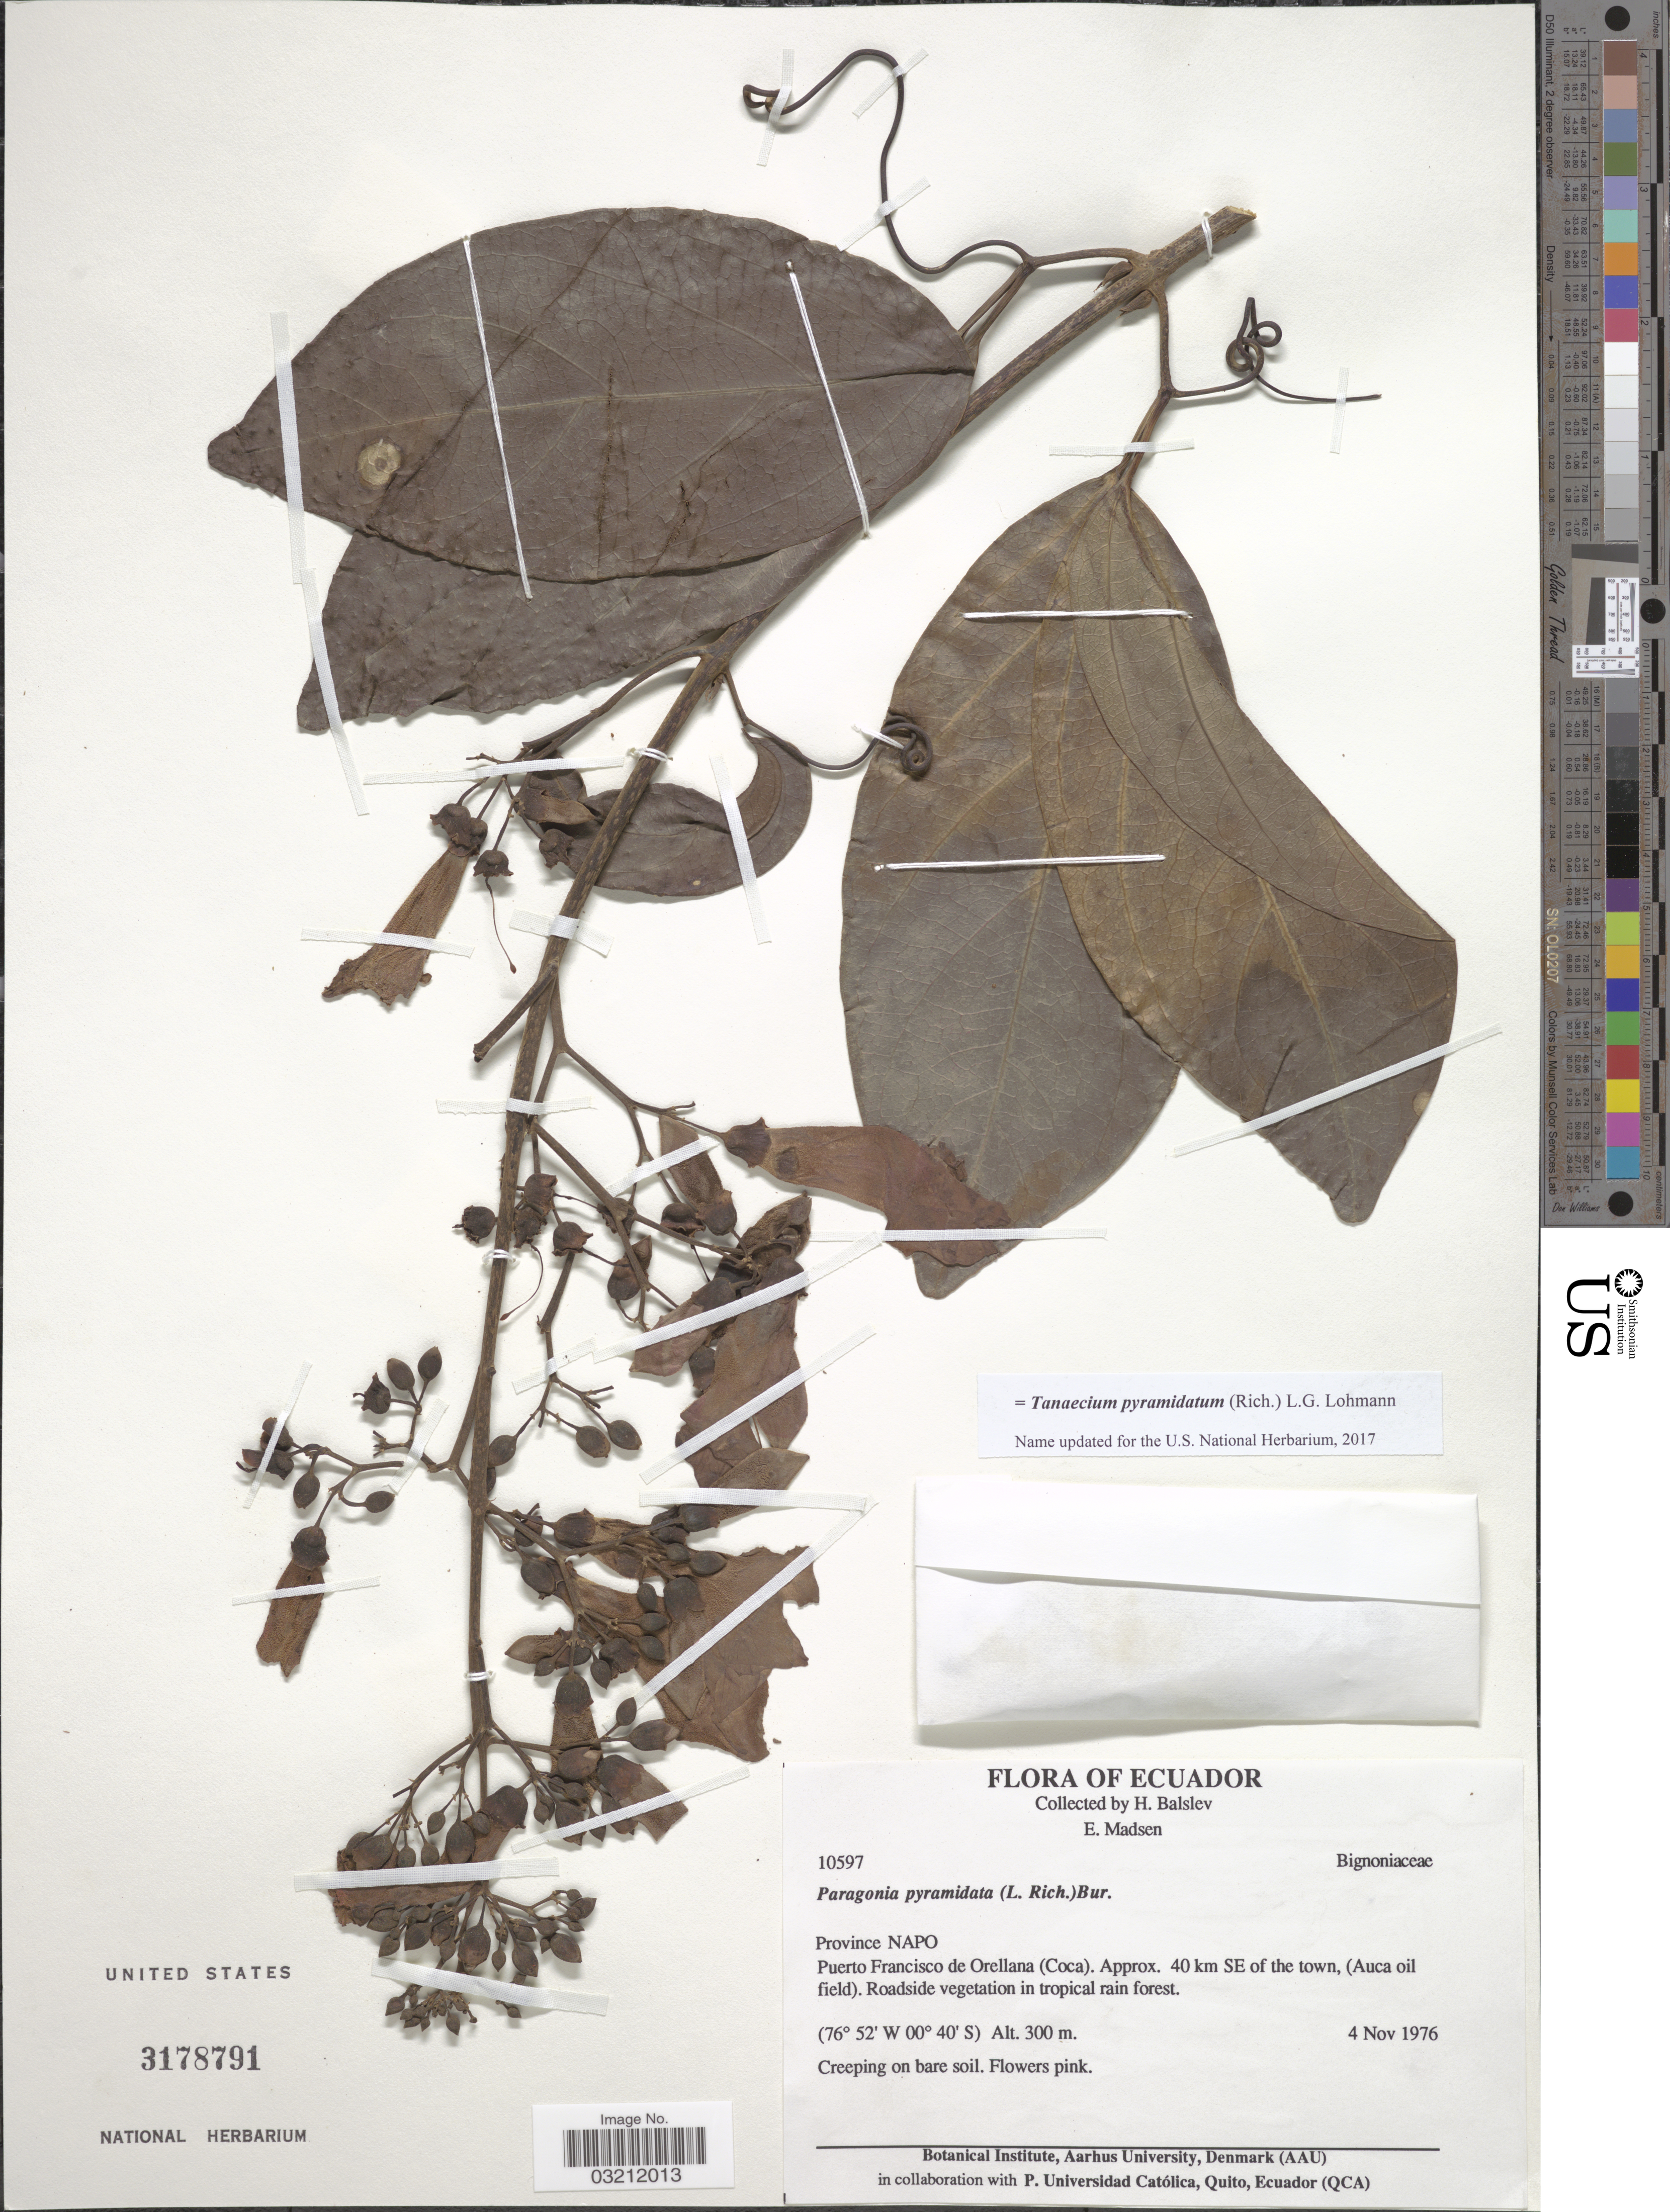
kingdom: Plantae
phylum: Tracheophyta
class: Magnoliopsida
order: Lamiales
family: Bignoniaceae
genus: Tanaecium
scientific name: Tanaecium pyramidatum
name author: (Rich.) L.G. Lohmann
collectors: H. Balslev & E. Madsen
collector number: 10597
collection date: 1976-11-04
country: Ecuador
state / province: Napo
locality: Puerto Francisco de Orellana (Coca). Approx. 40 km SE of the town, (Auca oil field).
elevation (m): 300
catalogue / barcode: US 3178791